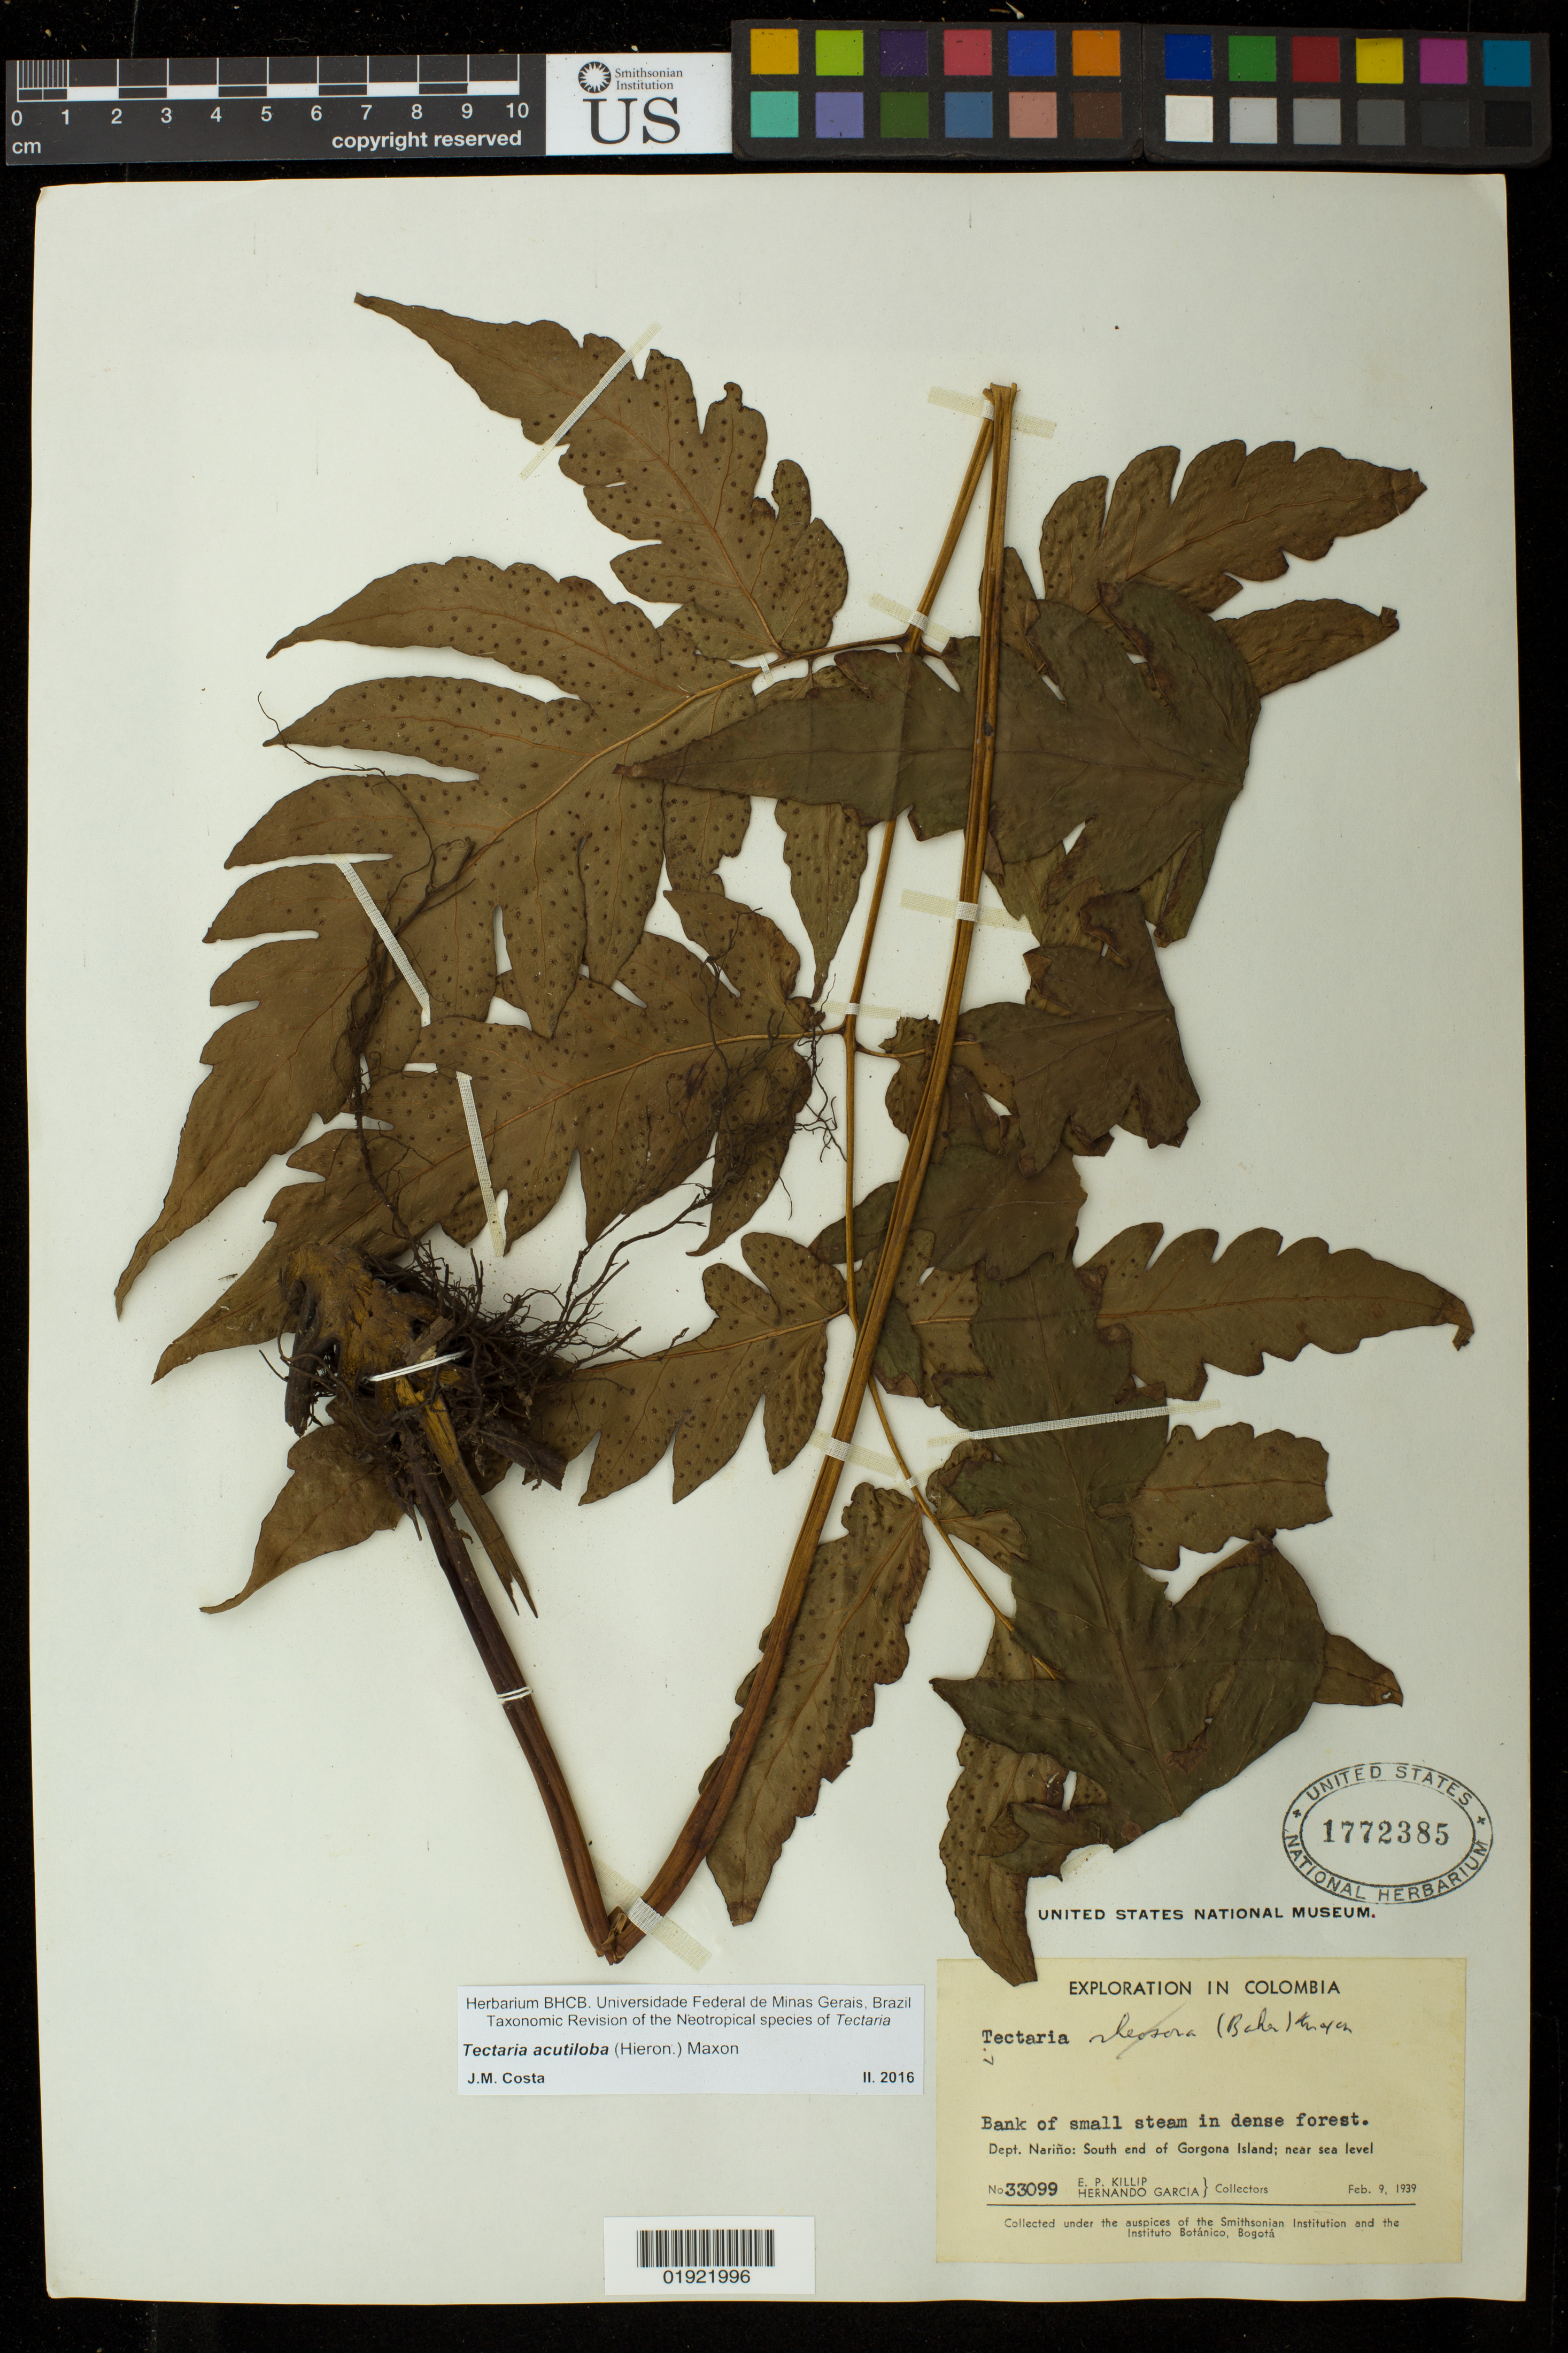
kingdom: Plantae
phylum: Tracheophyta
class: Polypodiopsida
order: Polypodiales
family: Tectariaceae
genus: Tectaria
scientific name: Tectaria acutiloba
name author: (Hieron.) Maxon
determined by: Costa, J. M.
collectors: E. P. Killip & H. Garcia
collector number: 33099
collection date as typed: Feb. 9, 1939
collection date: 1939-02-09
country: Colombia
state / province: Narino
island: Gorgona Island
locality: south end of Gorgona Island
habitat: bank of small stream in dense forest.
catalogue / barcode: US 1772385